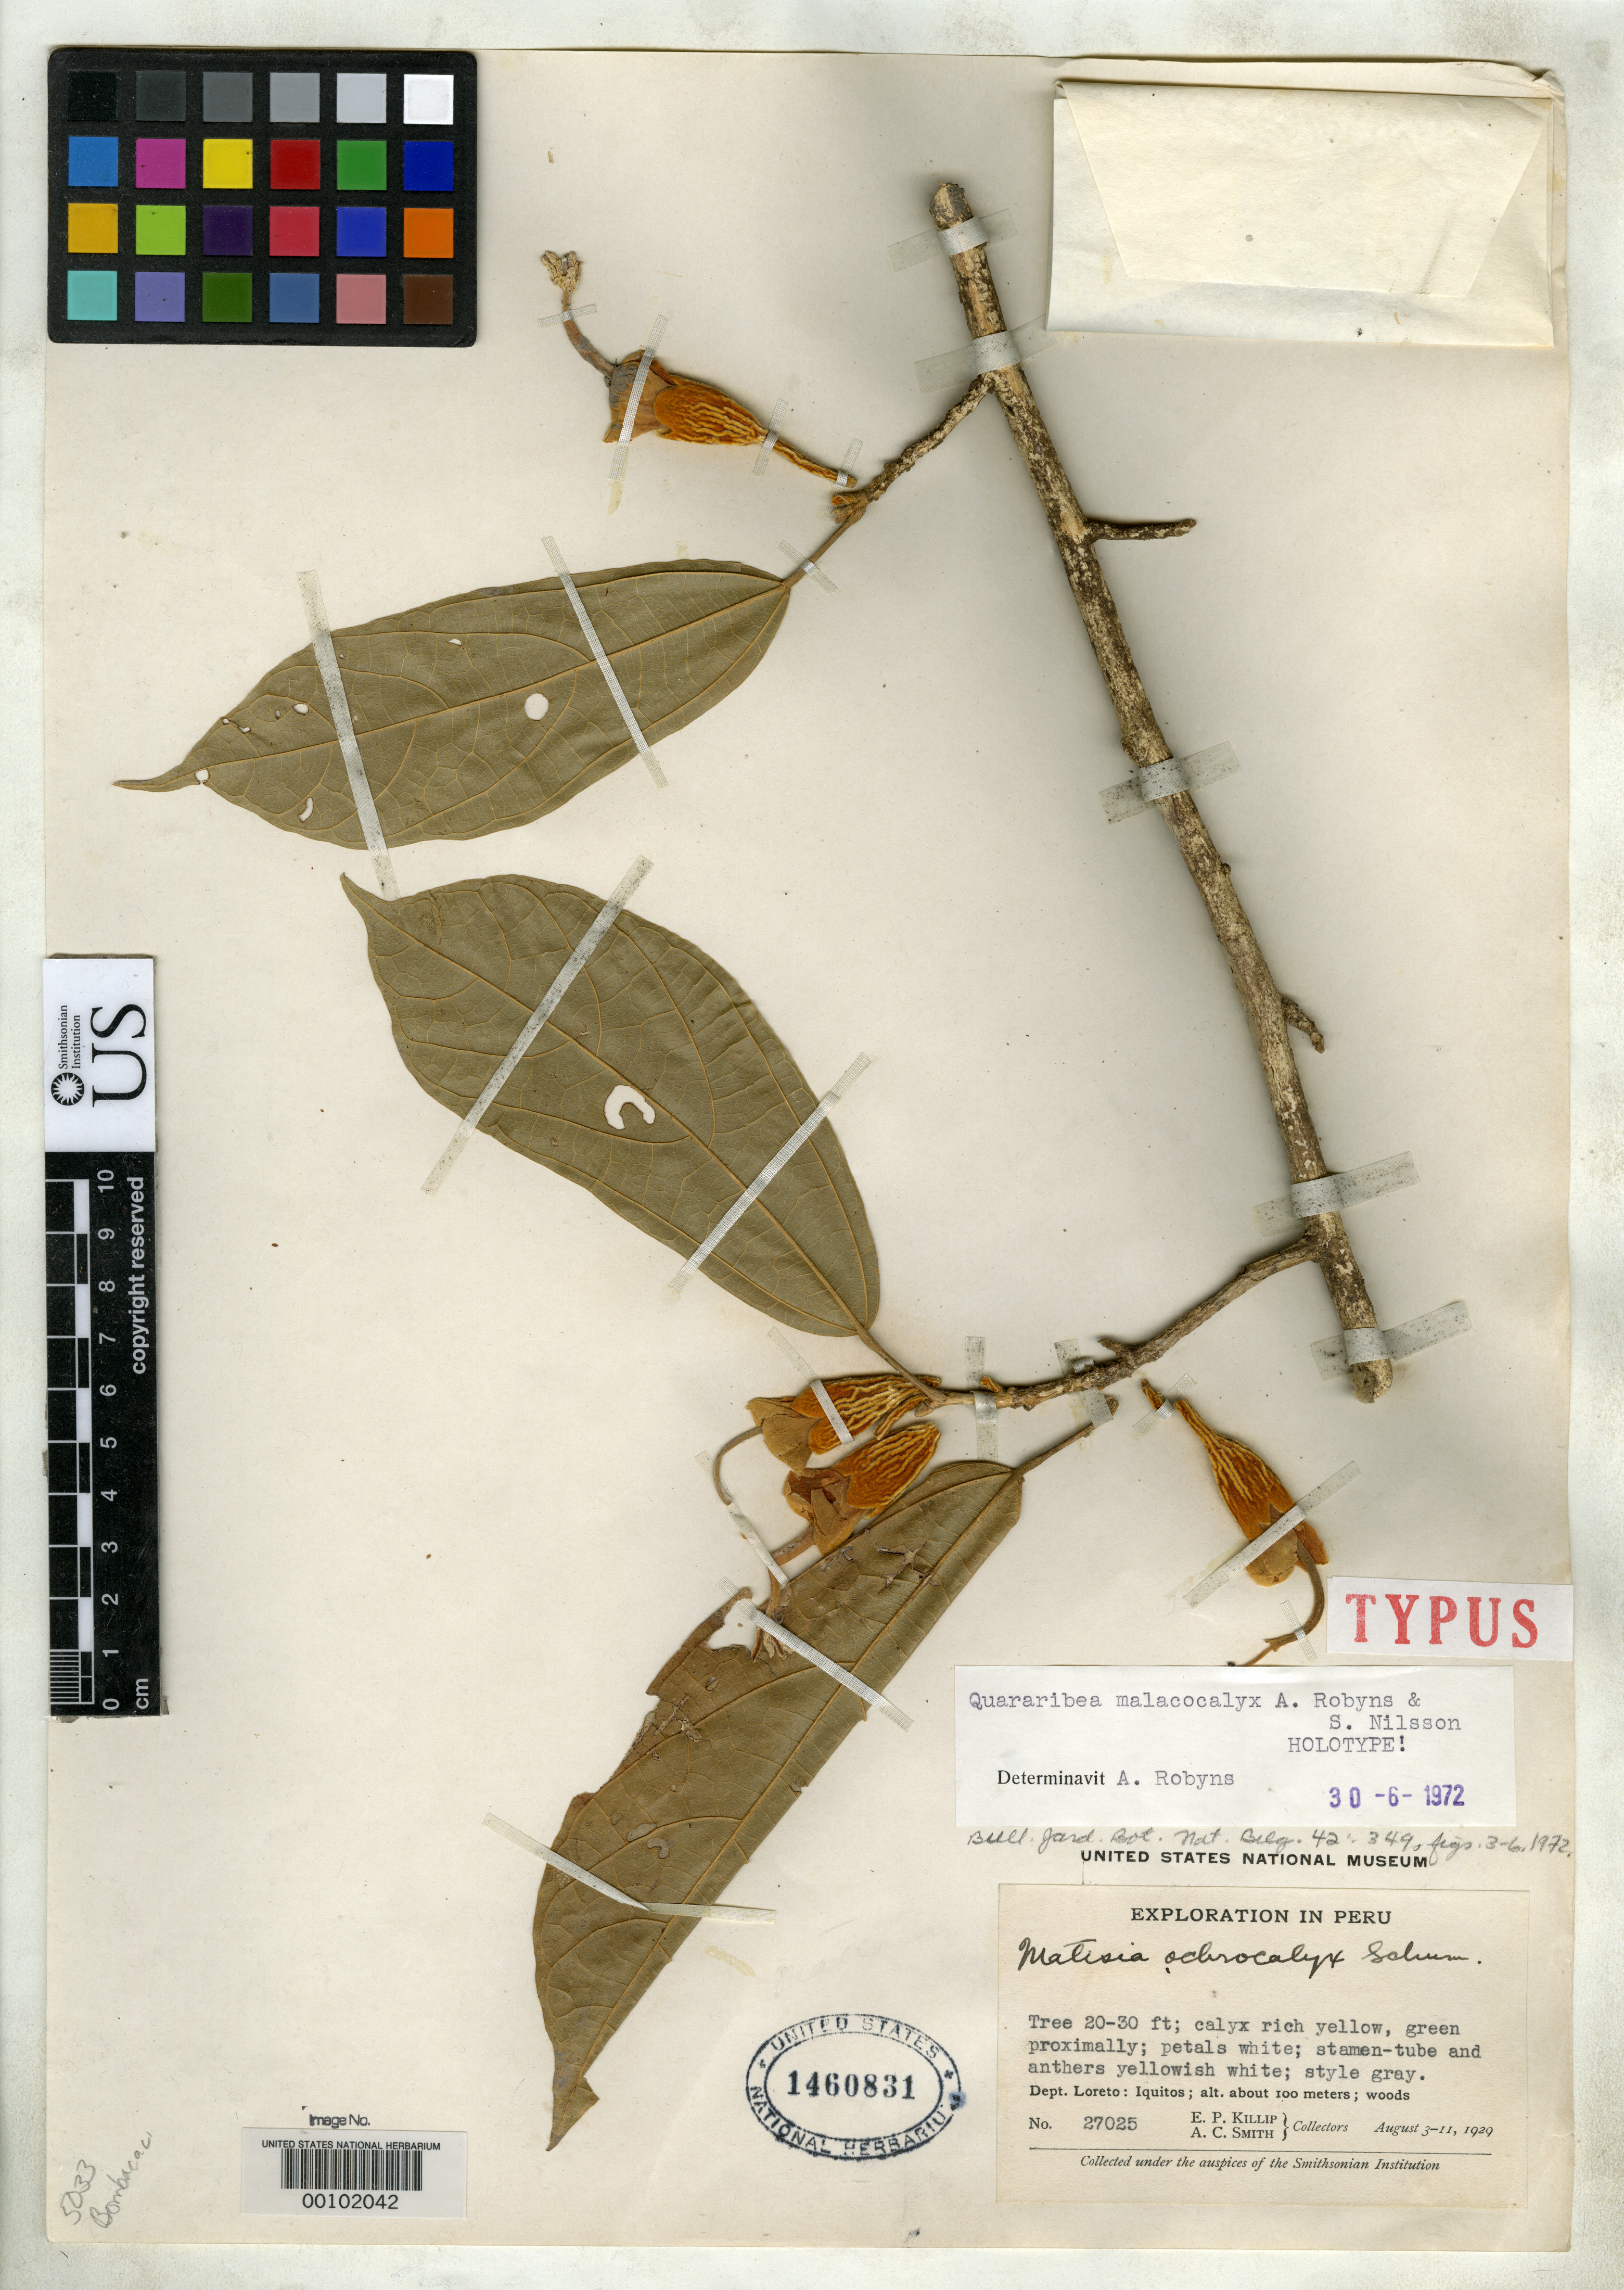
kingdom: Plantae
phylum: Tracheophyta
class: Magnoliopsida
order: Malvales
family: Malvaceae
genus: Quararibea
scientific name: Quararibea malacocalyx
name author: A. Robyns & S. Nilsson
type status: Holotype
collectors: E. P. Killip & A. C. Smith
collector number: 27025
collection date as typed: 03 Aug 1920 to 11 Aug 1920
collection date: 1920-08-03/1920-08-11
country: Peru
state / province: Loreto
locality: Iquitos.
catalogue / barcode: US 1460831